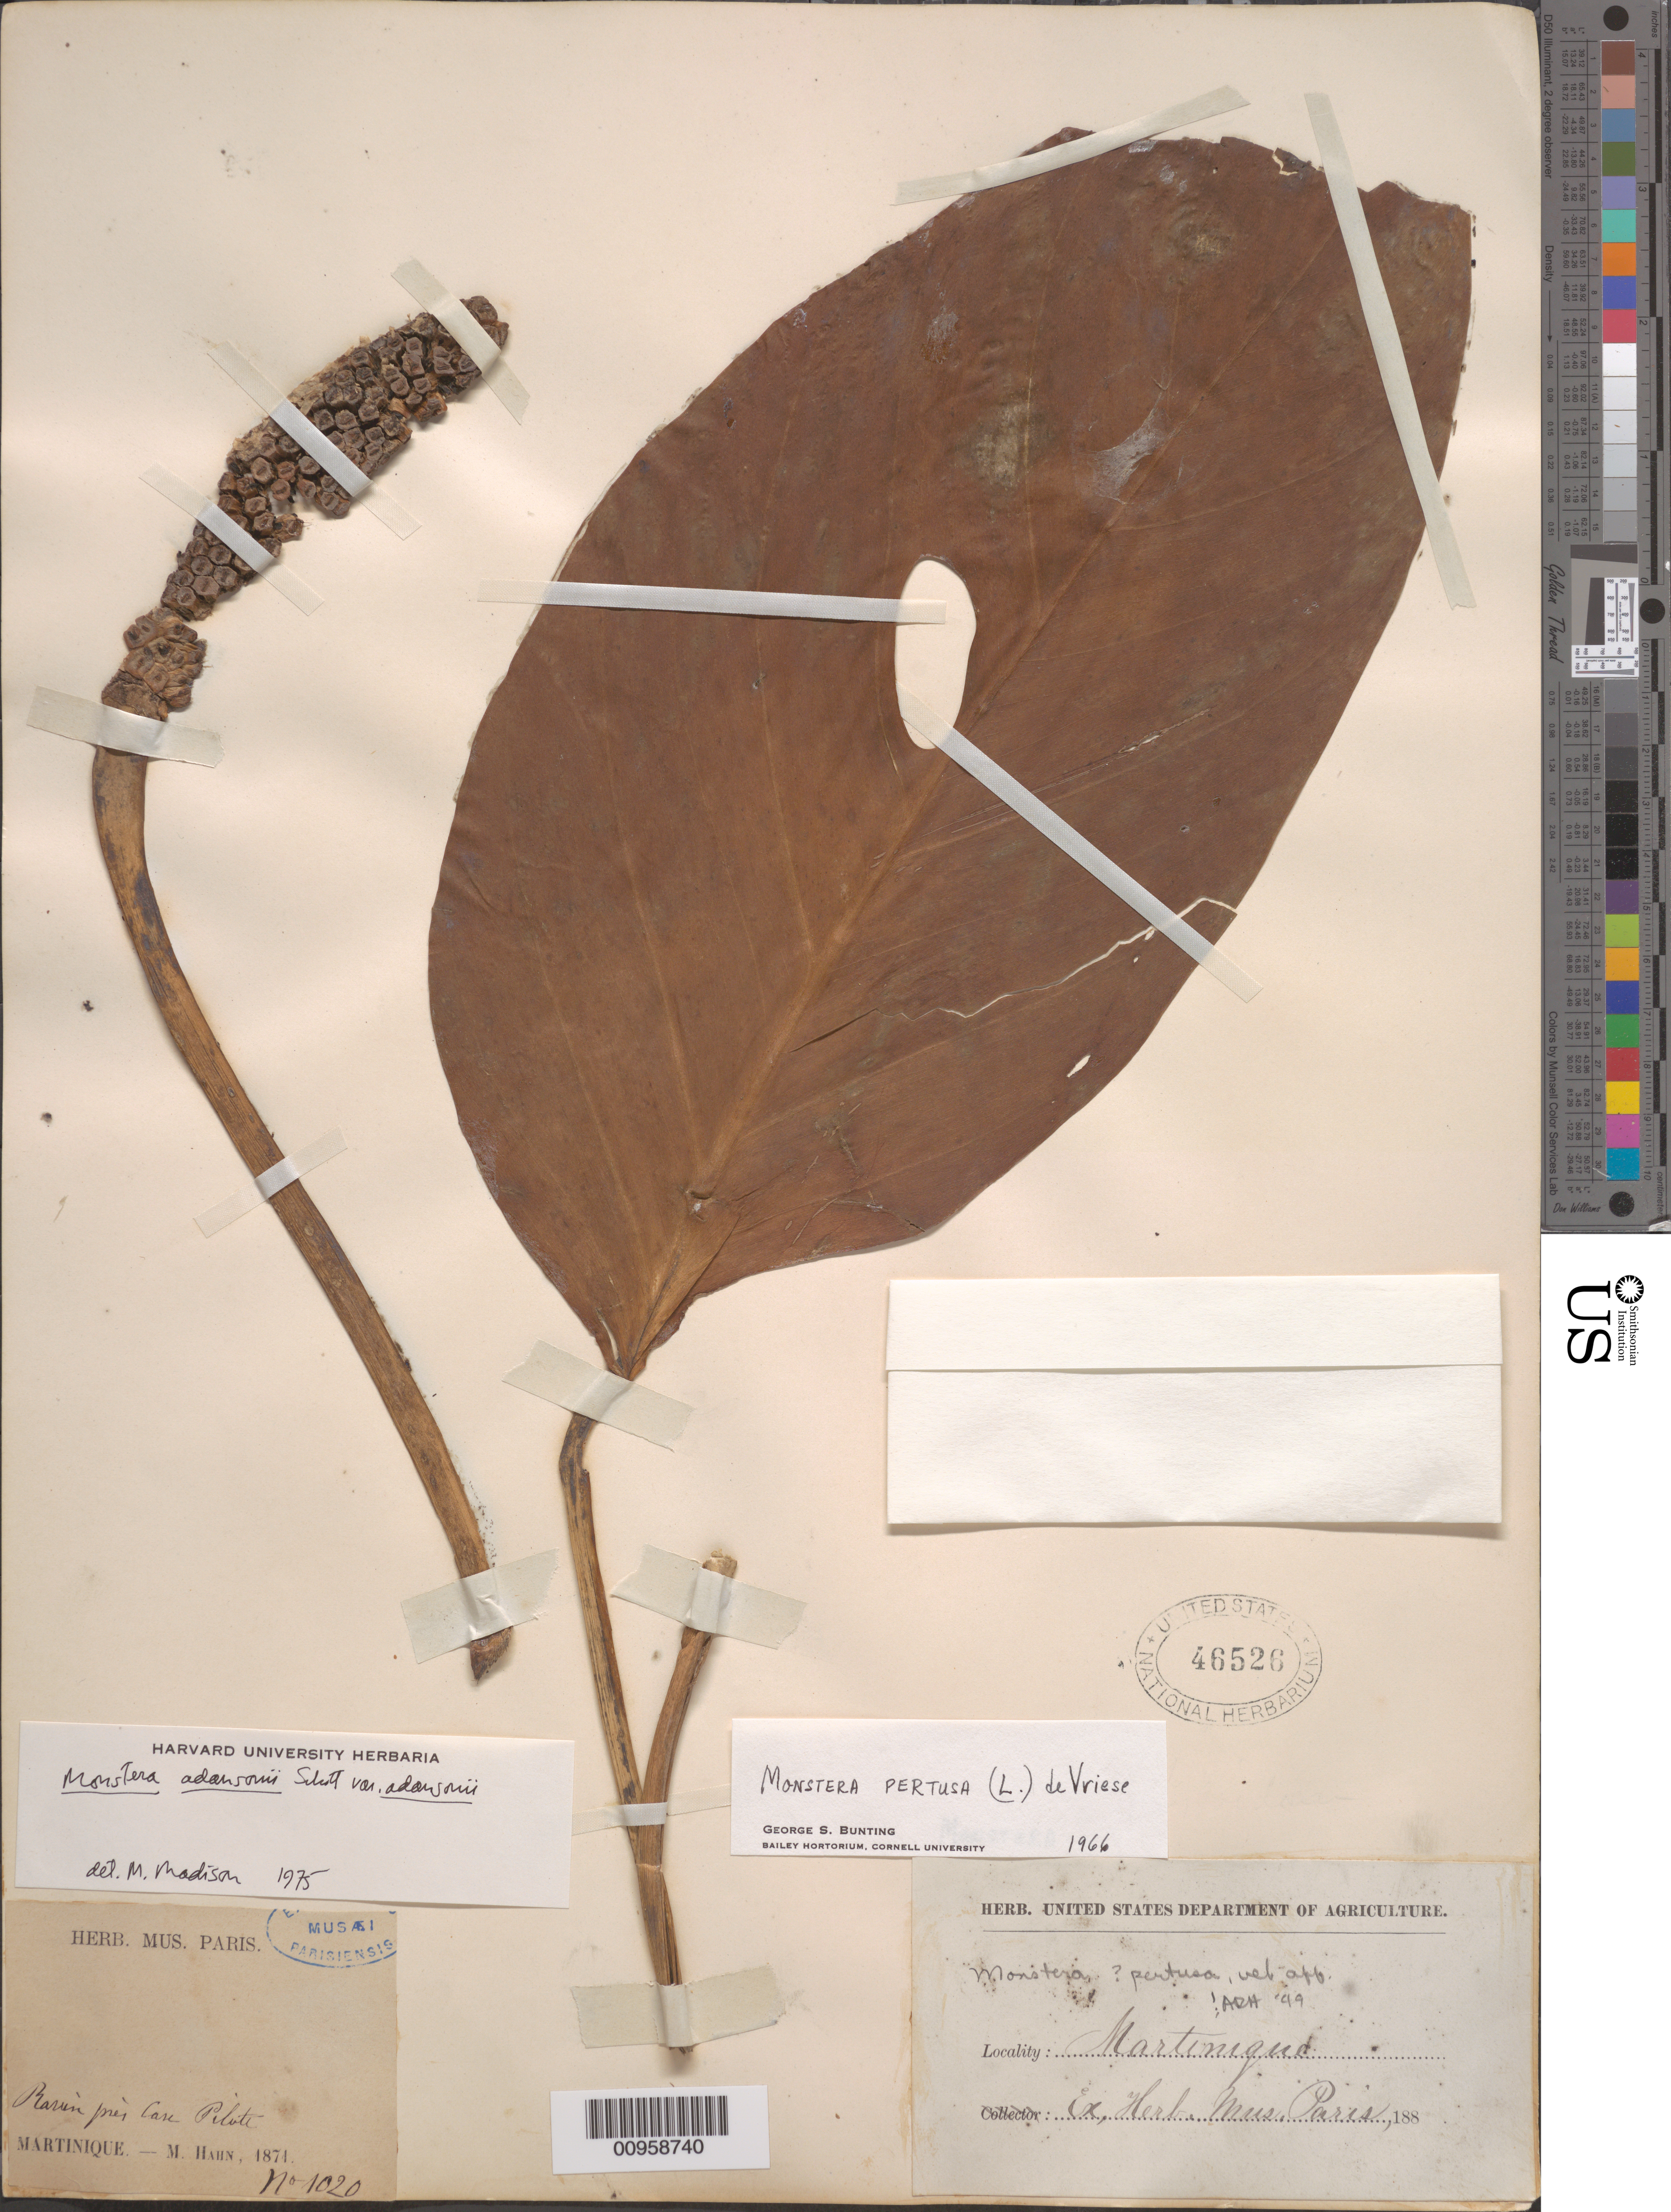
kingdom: Plantae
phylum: Tracheophyta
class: Liliopsida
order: Alismatales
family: Araceae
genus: Monstera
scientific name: Monstera adansonii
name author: Schott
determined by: Madison, Michael T.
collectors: M. Hahn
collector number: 1020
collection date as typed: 1884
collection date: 1884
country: Martinique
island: Martinique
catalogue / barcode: US 46526